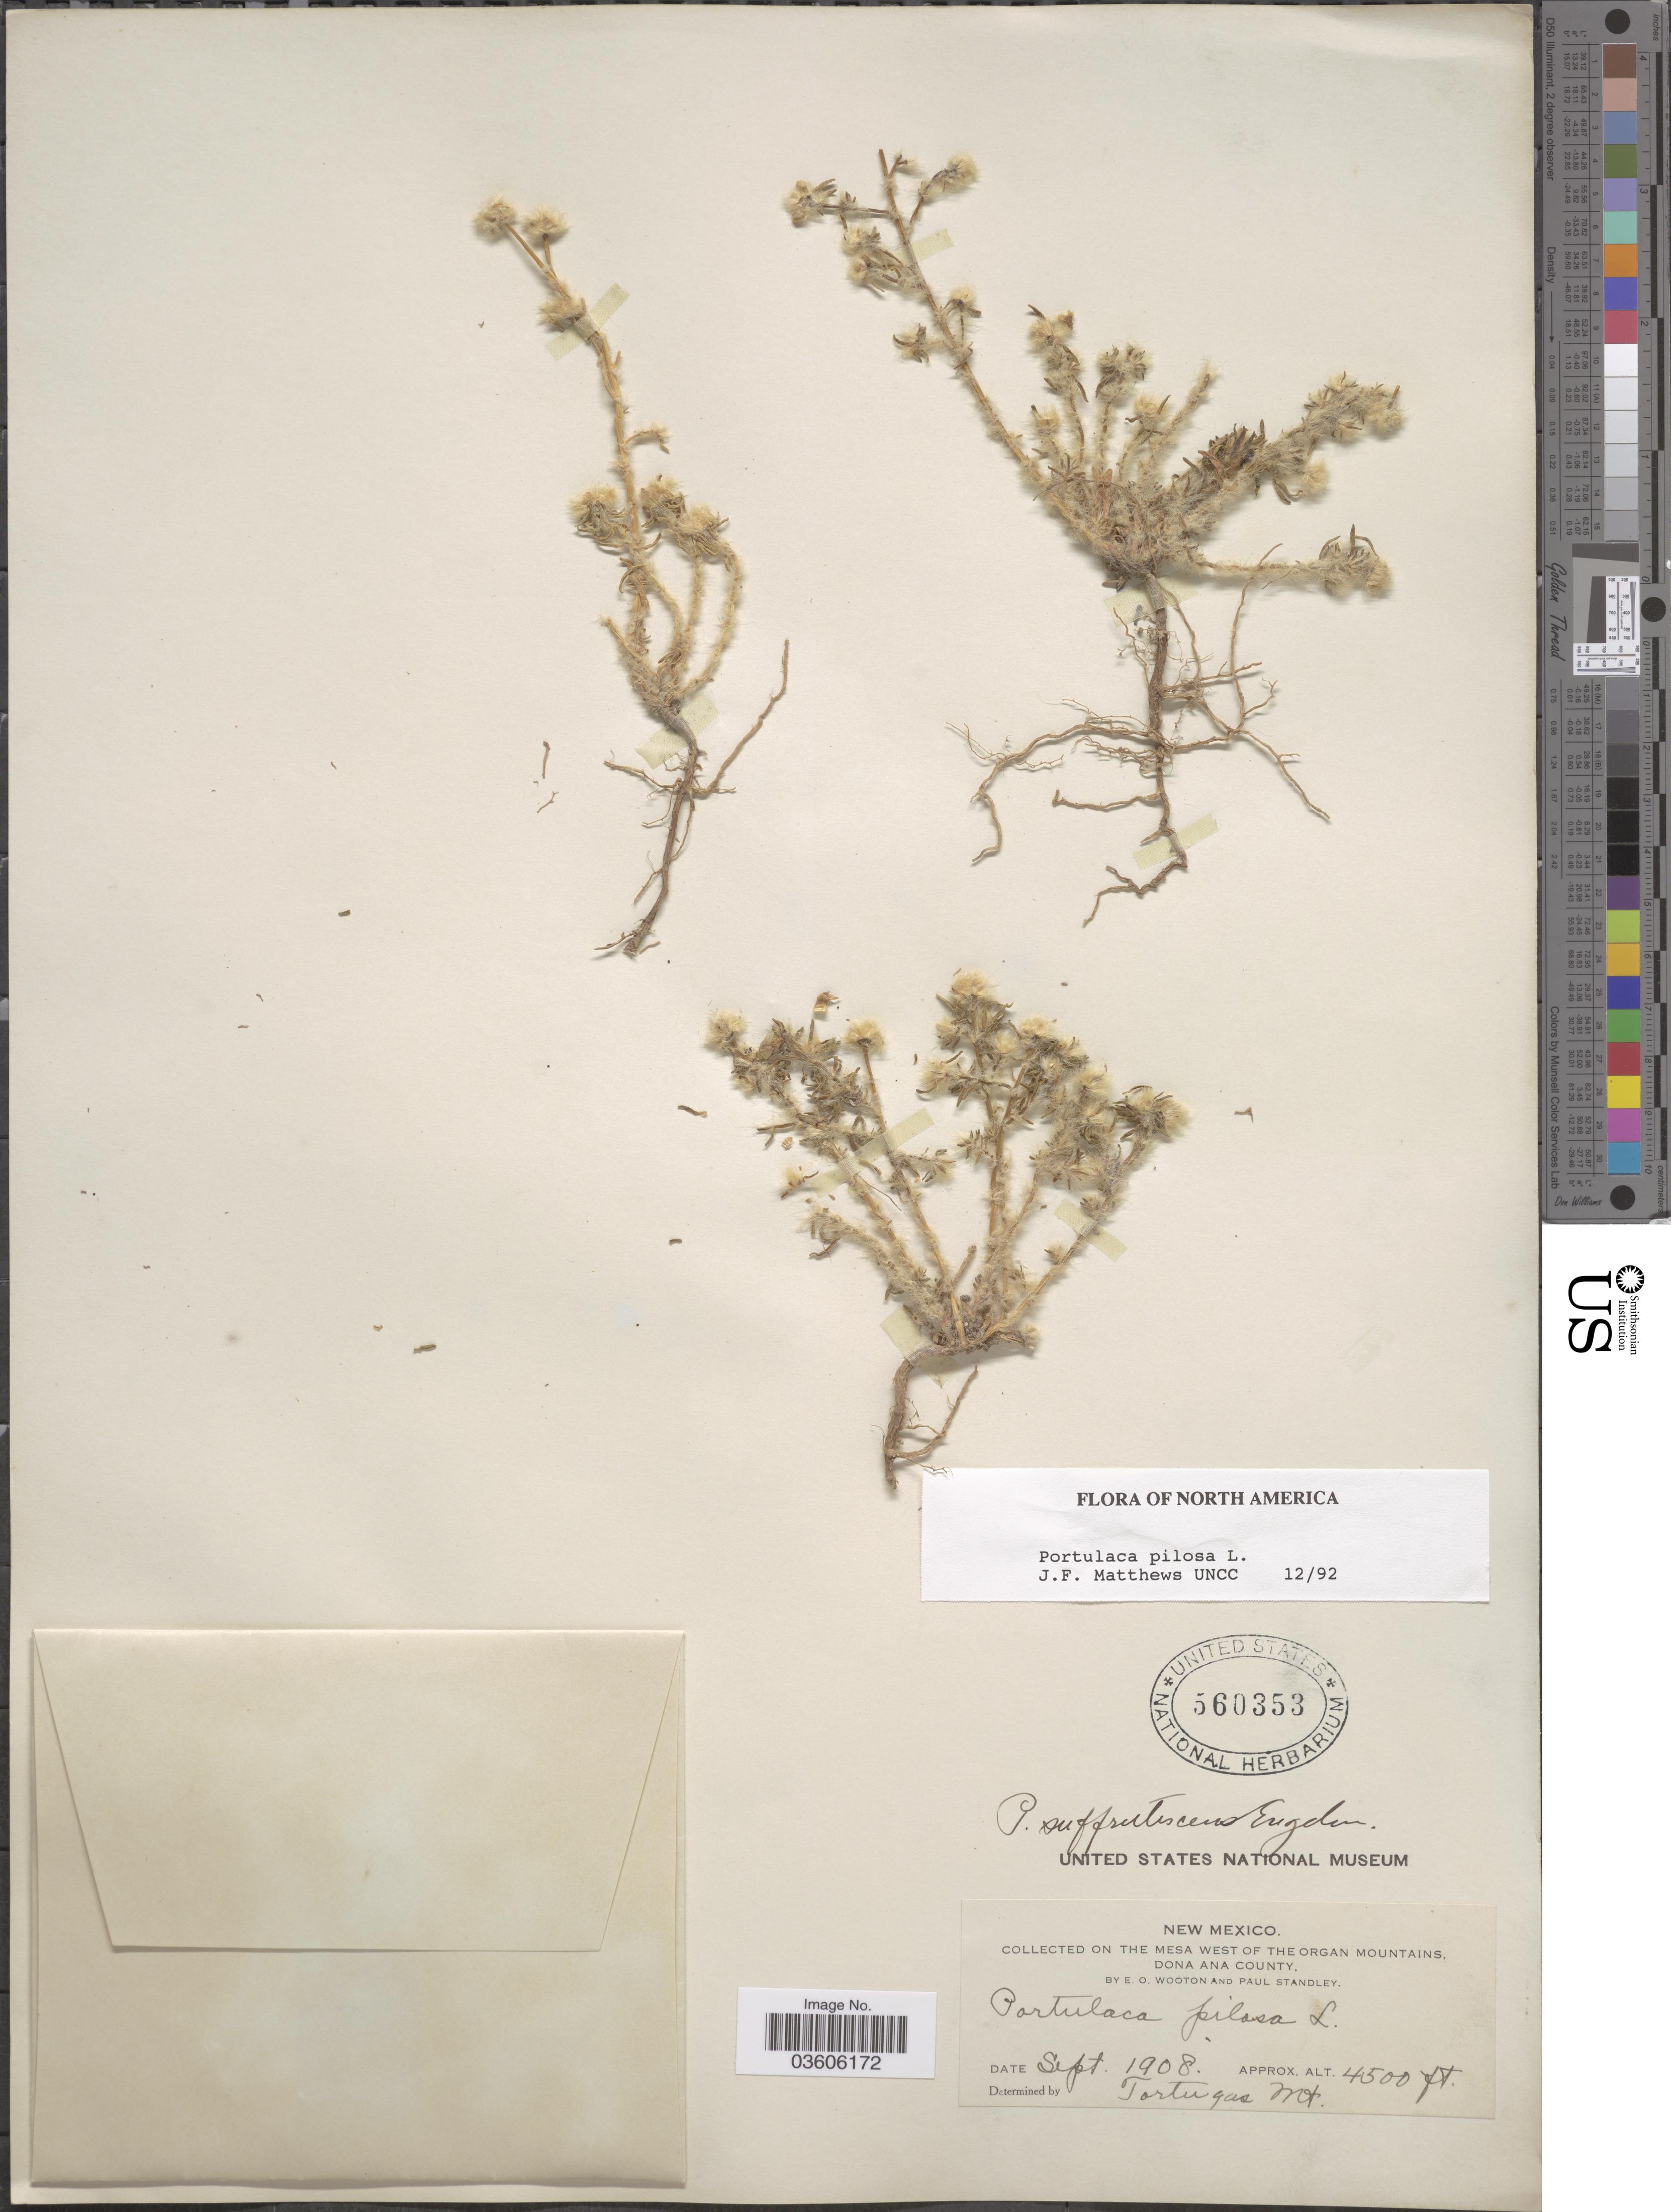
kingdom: Plantae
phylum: Tracheophyta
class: Magnoliopsida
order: Caryophyllales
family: Portulacaceae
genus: Portulaca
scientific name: Portulaca pilosa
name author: L.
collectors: E. O. Wooton & P. C. Standley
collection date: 1908-09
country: United States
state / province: New Mexico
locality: On the Mesa West of the Organ Mountains, Dona Ana County. Tortugas Mt.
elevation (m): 1372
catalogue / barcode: US 560353